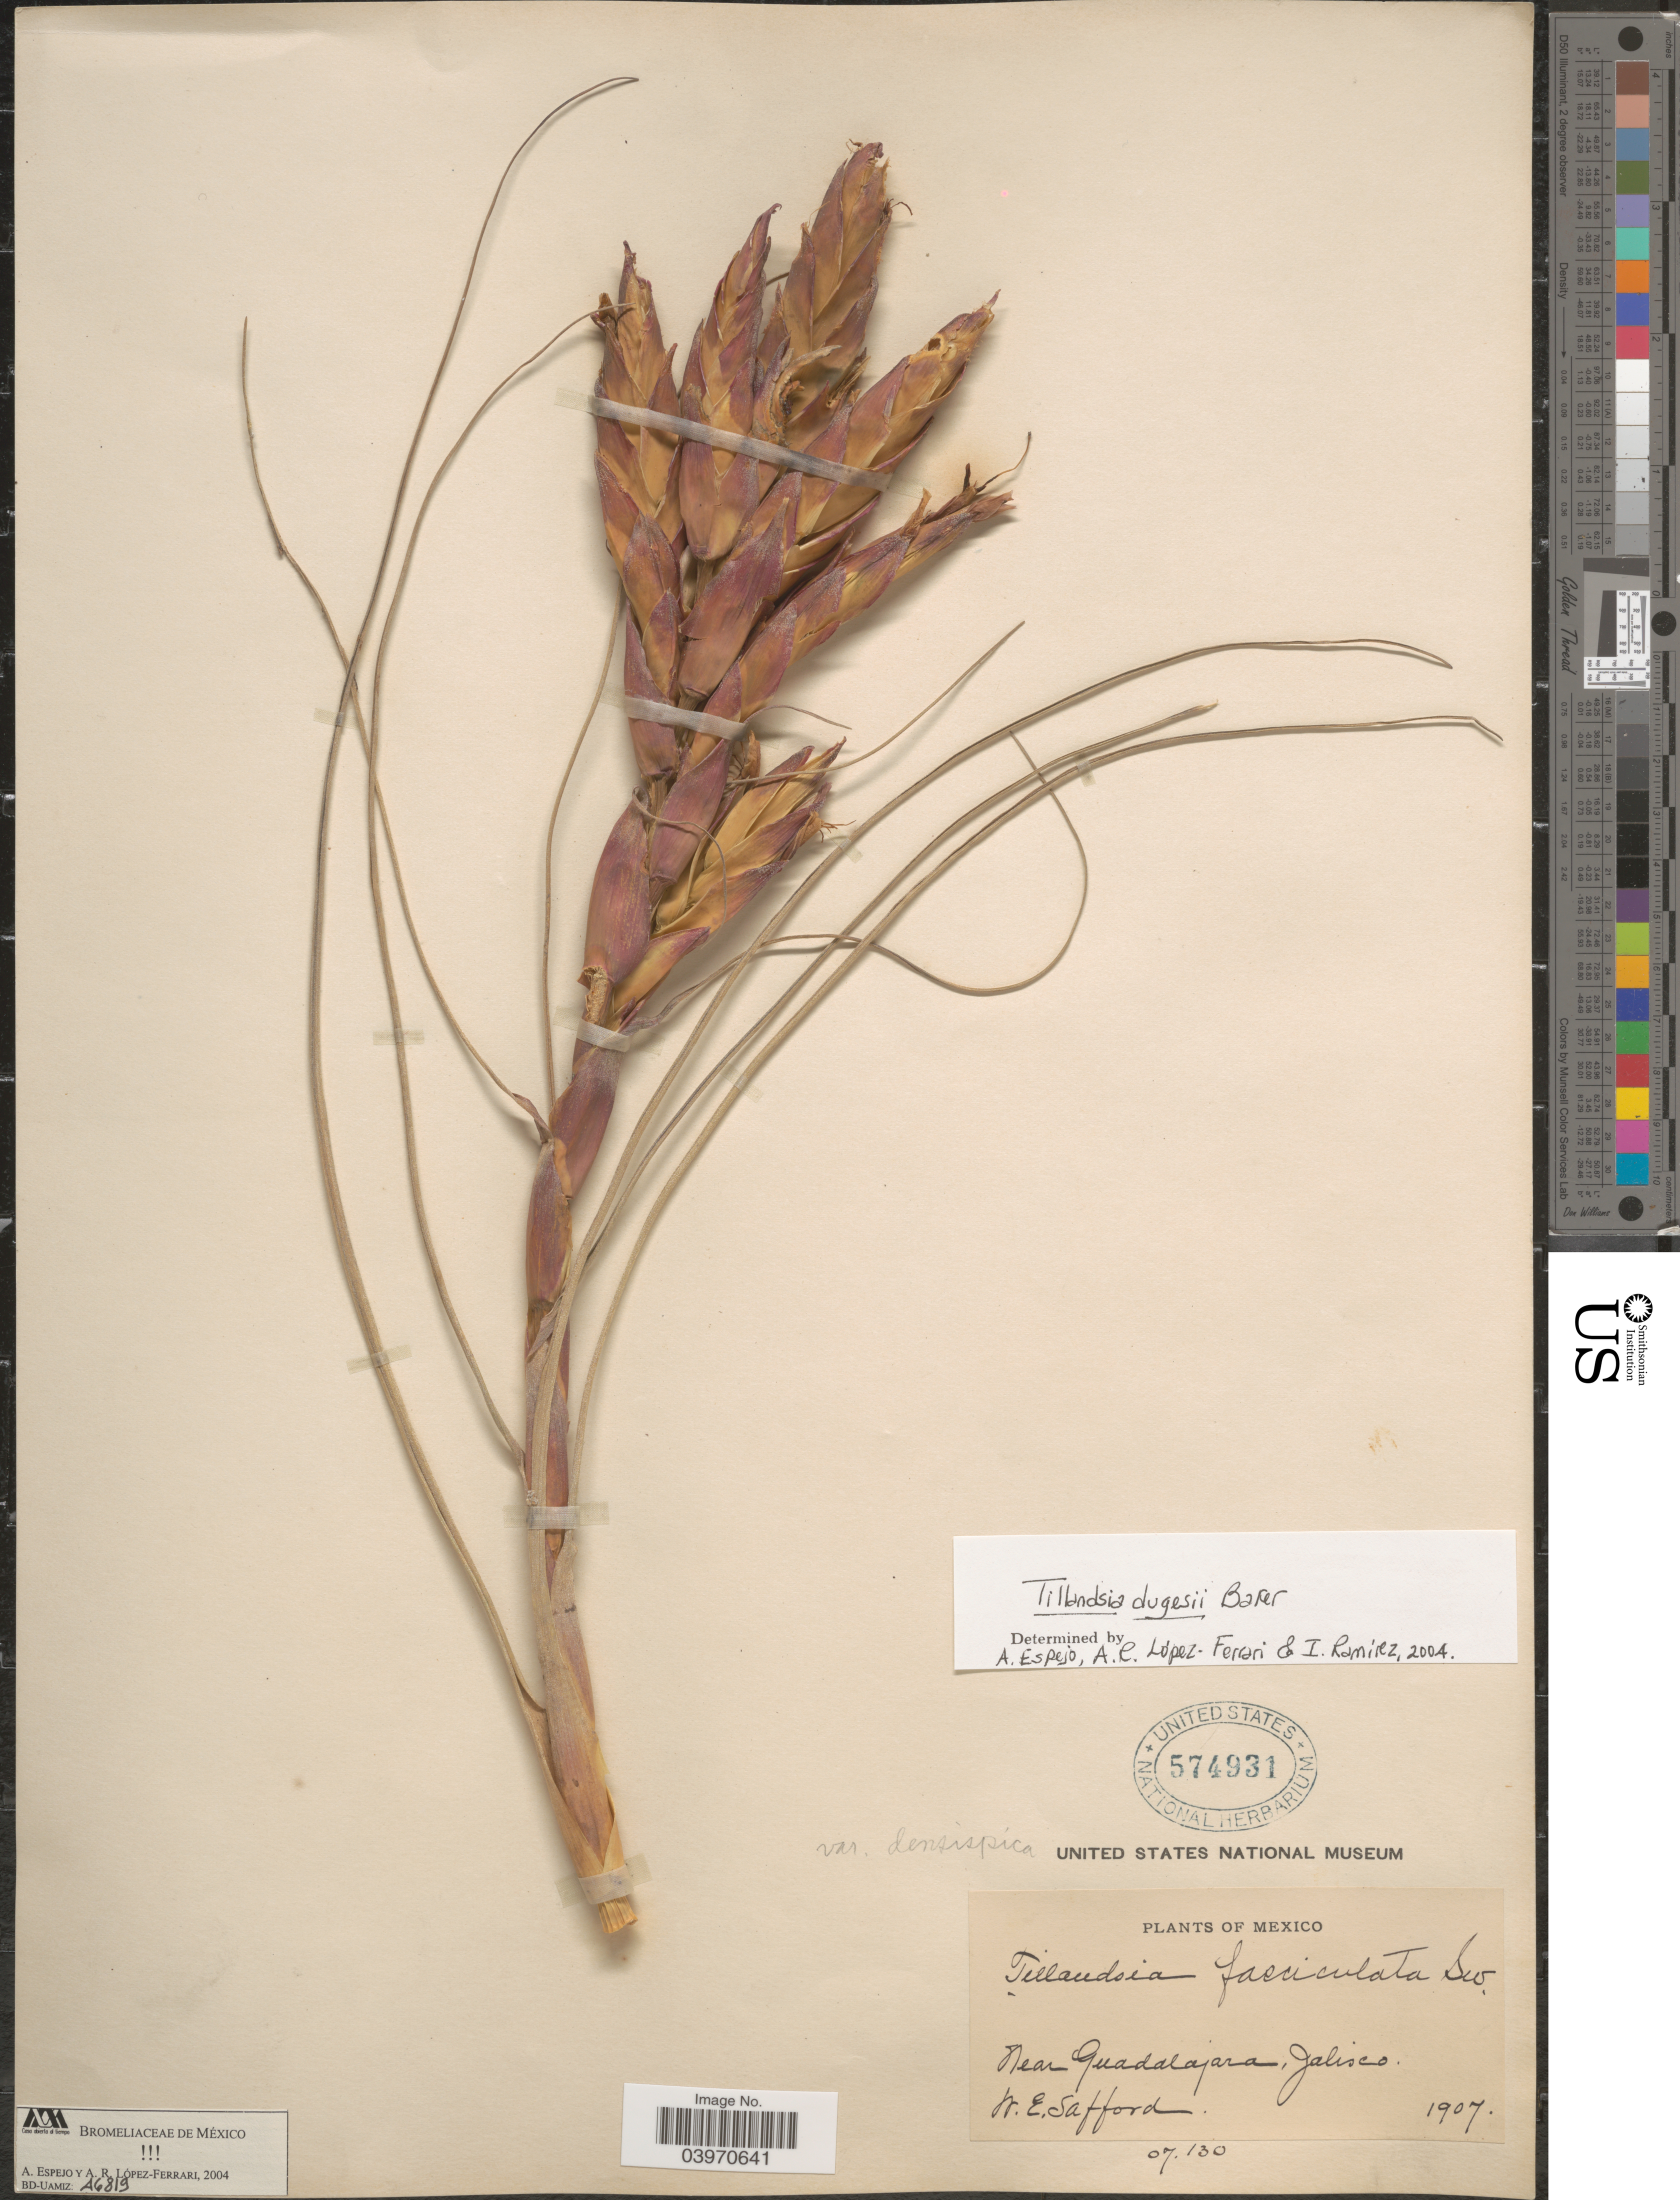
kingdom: Plantae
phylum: Tracheophyta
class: Liliopsida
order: Poales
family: Bromeliaceae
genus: Tillandsia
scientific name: Tillandsia dugesii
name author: Baker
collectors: W. E. Safford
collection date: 1907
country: Mexico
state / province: Jalisco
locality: Near Guadalajara.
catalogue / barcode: US 574931